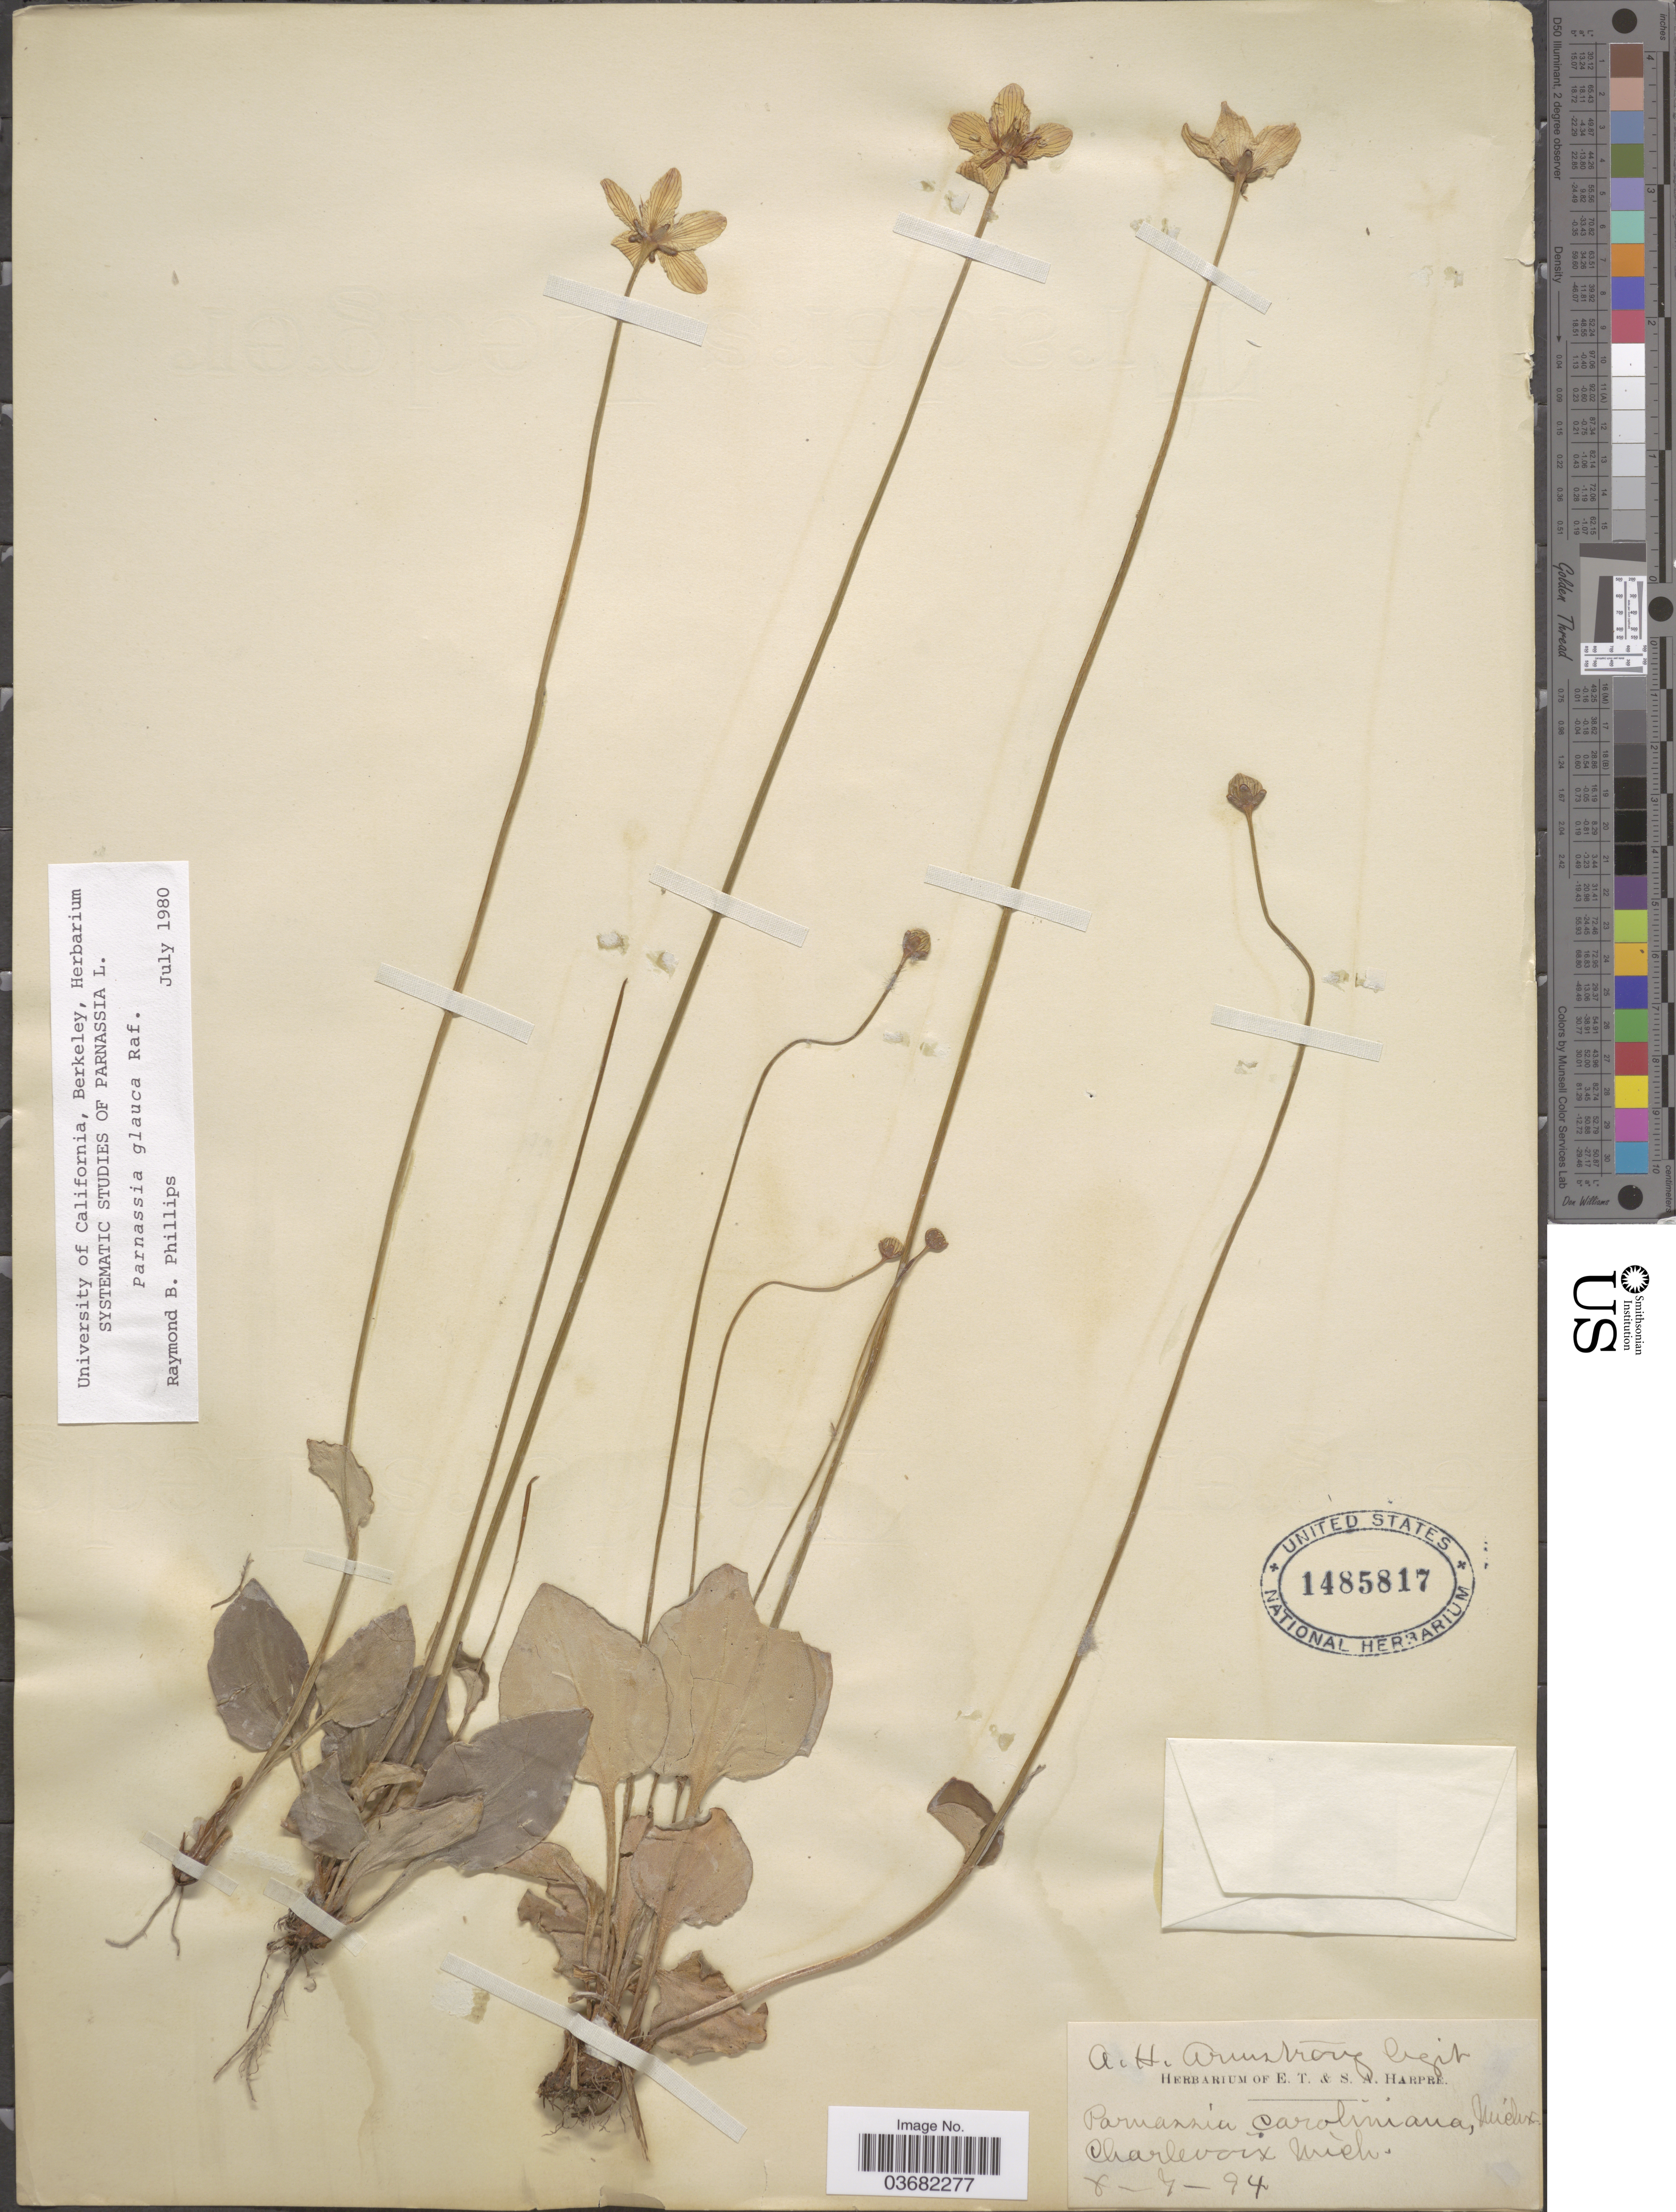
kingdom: Plantae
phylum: Tracheophyta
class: Magnoliopsida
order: Celastrales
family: Parnassiaceae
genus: Parnassia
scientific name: Parnassia glauca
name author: Raf.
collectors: A. Armstrong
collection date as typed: Transcribed d/m/y: 7/6/94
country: United States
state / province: Michigan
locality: Charlevoix.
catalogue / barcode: US 1485817